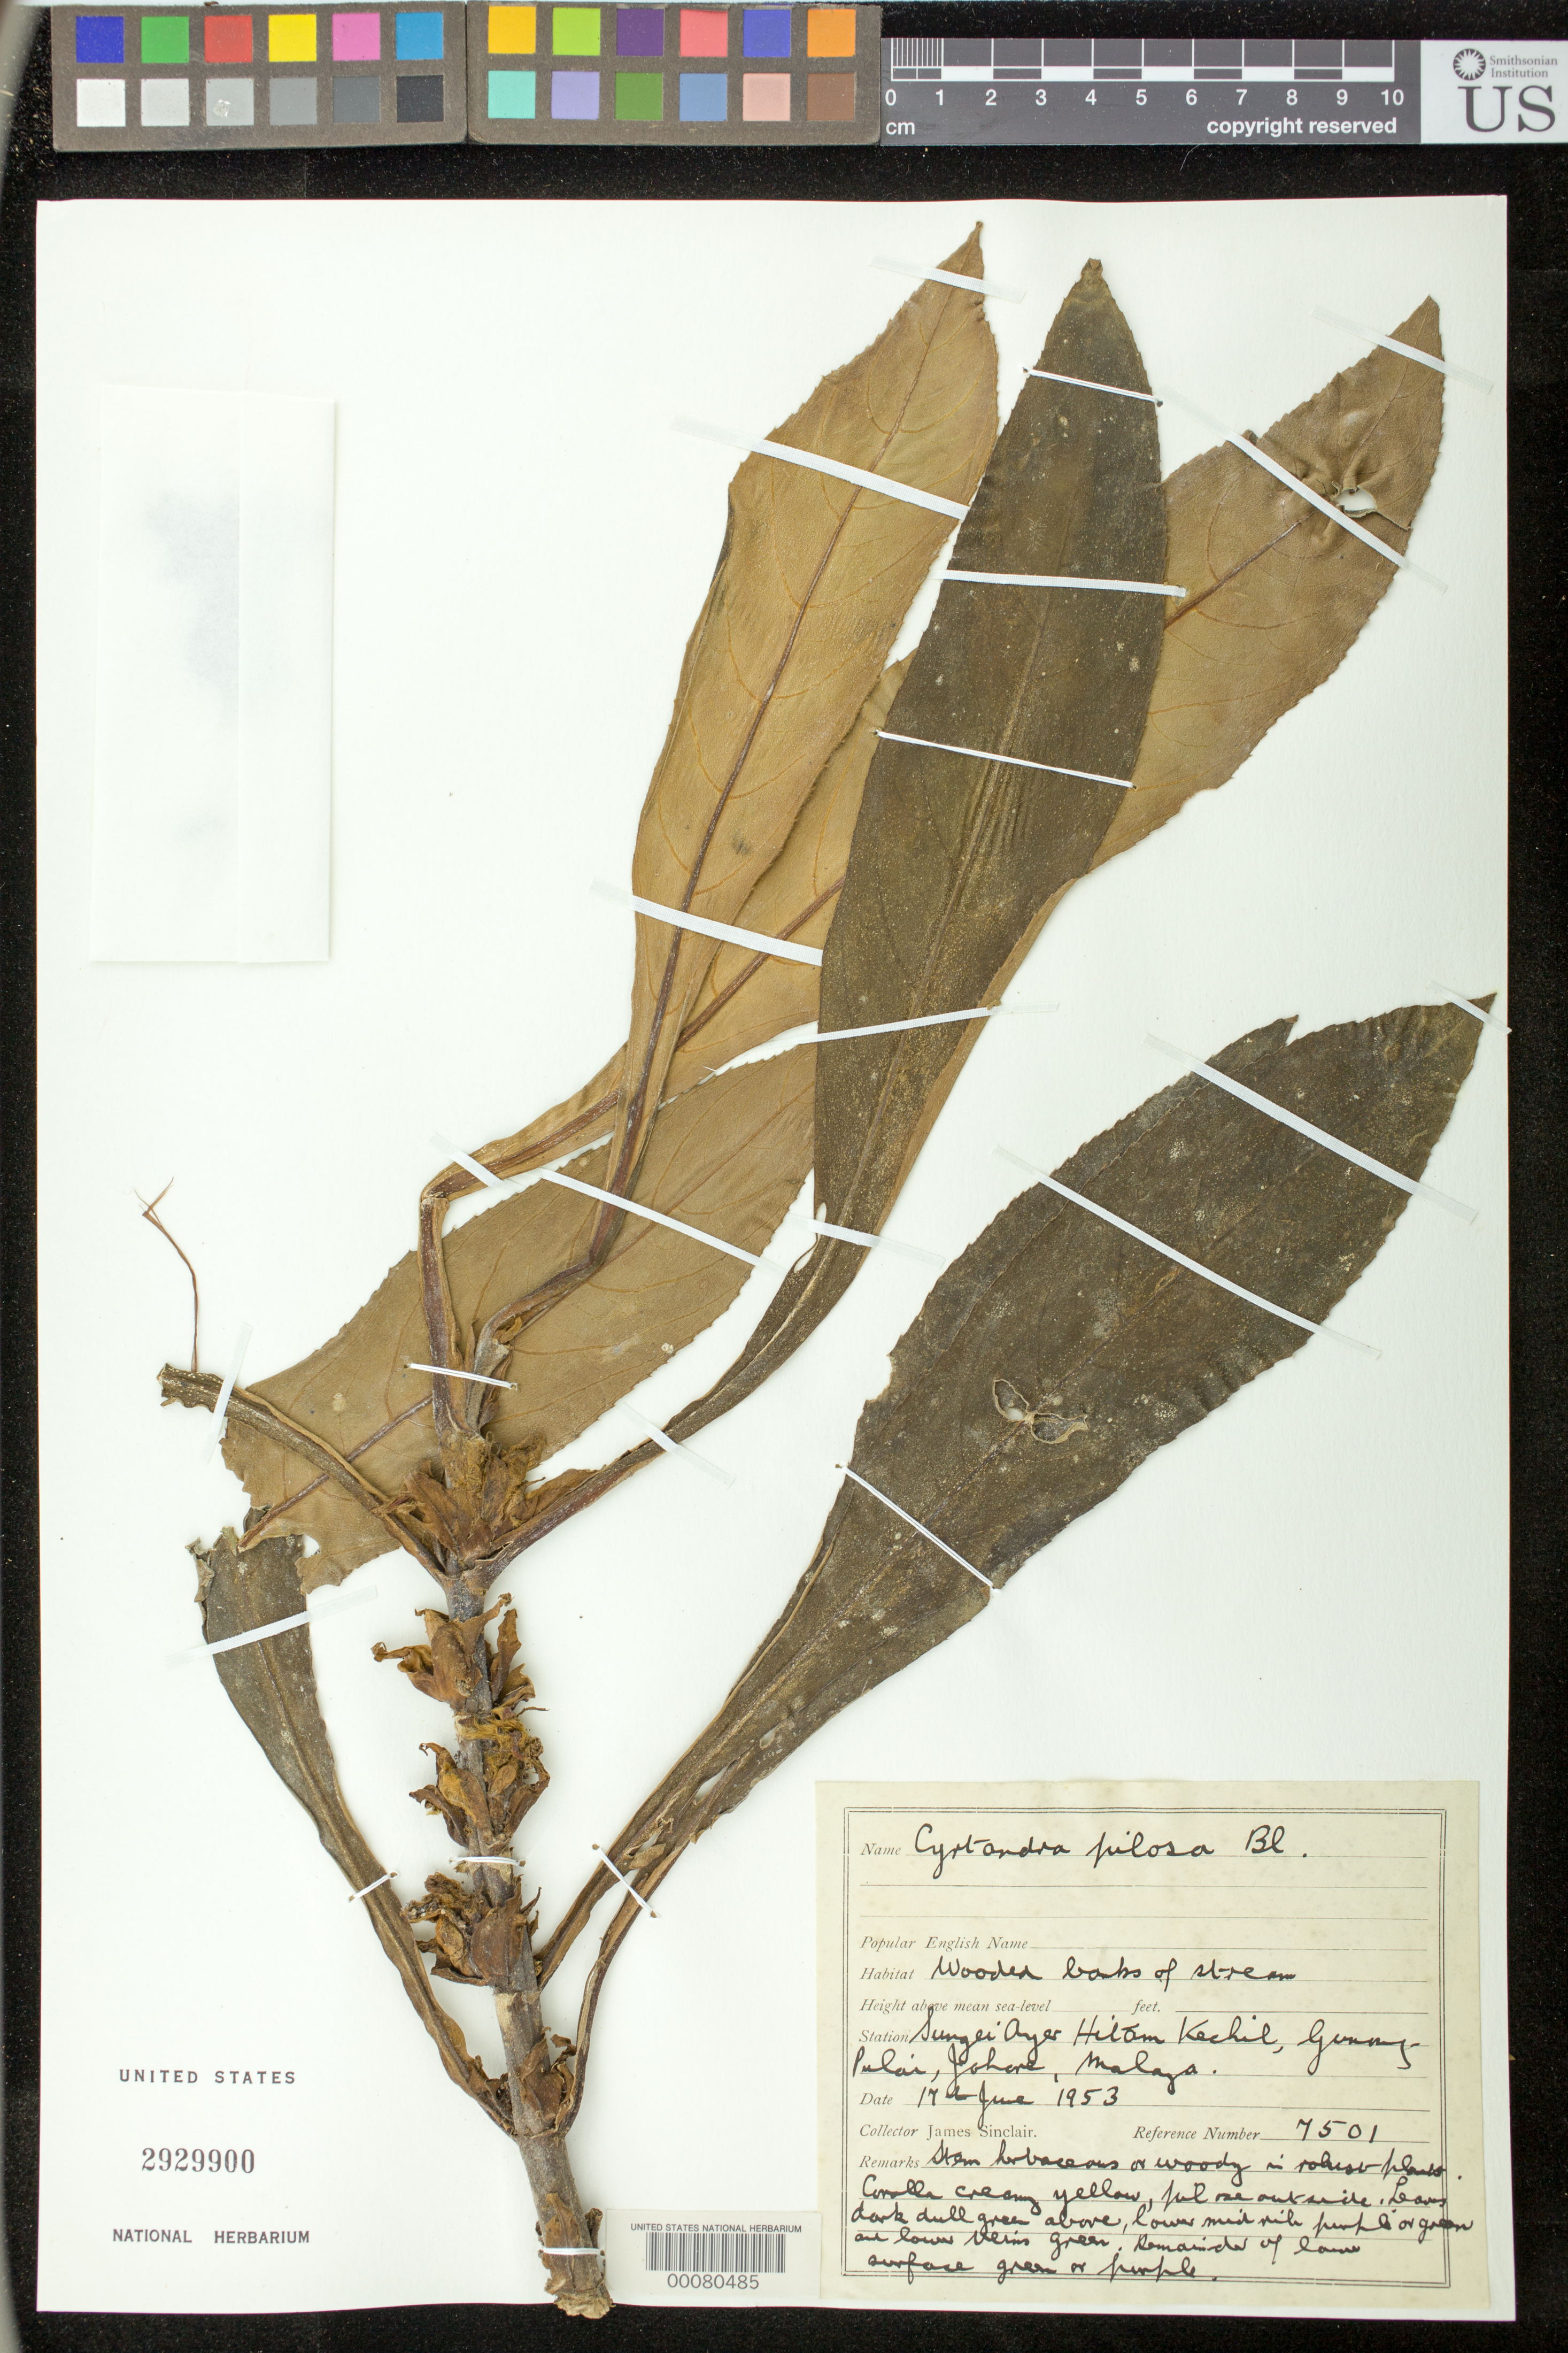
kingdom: Plantae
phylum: Tracheophyta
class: Magnoliopsida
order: Lamiales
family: Gesneriaceae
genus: Cyrtandra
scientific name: Cyrtandra pilosa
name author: Blume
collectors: J. Sinclair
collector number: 7501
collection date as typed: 17 Jun 1953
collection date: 1953-06-17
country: Malaysia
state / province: Johor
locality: Johore, Sungei ayer hitam kechil, gunny pulai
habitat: Wooded banks of stream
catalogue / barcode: US 2929900